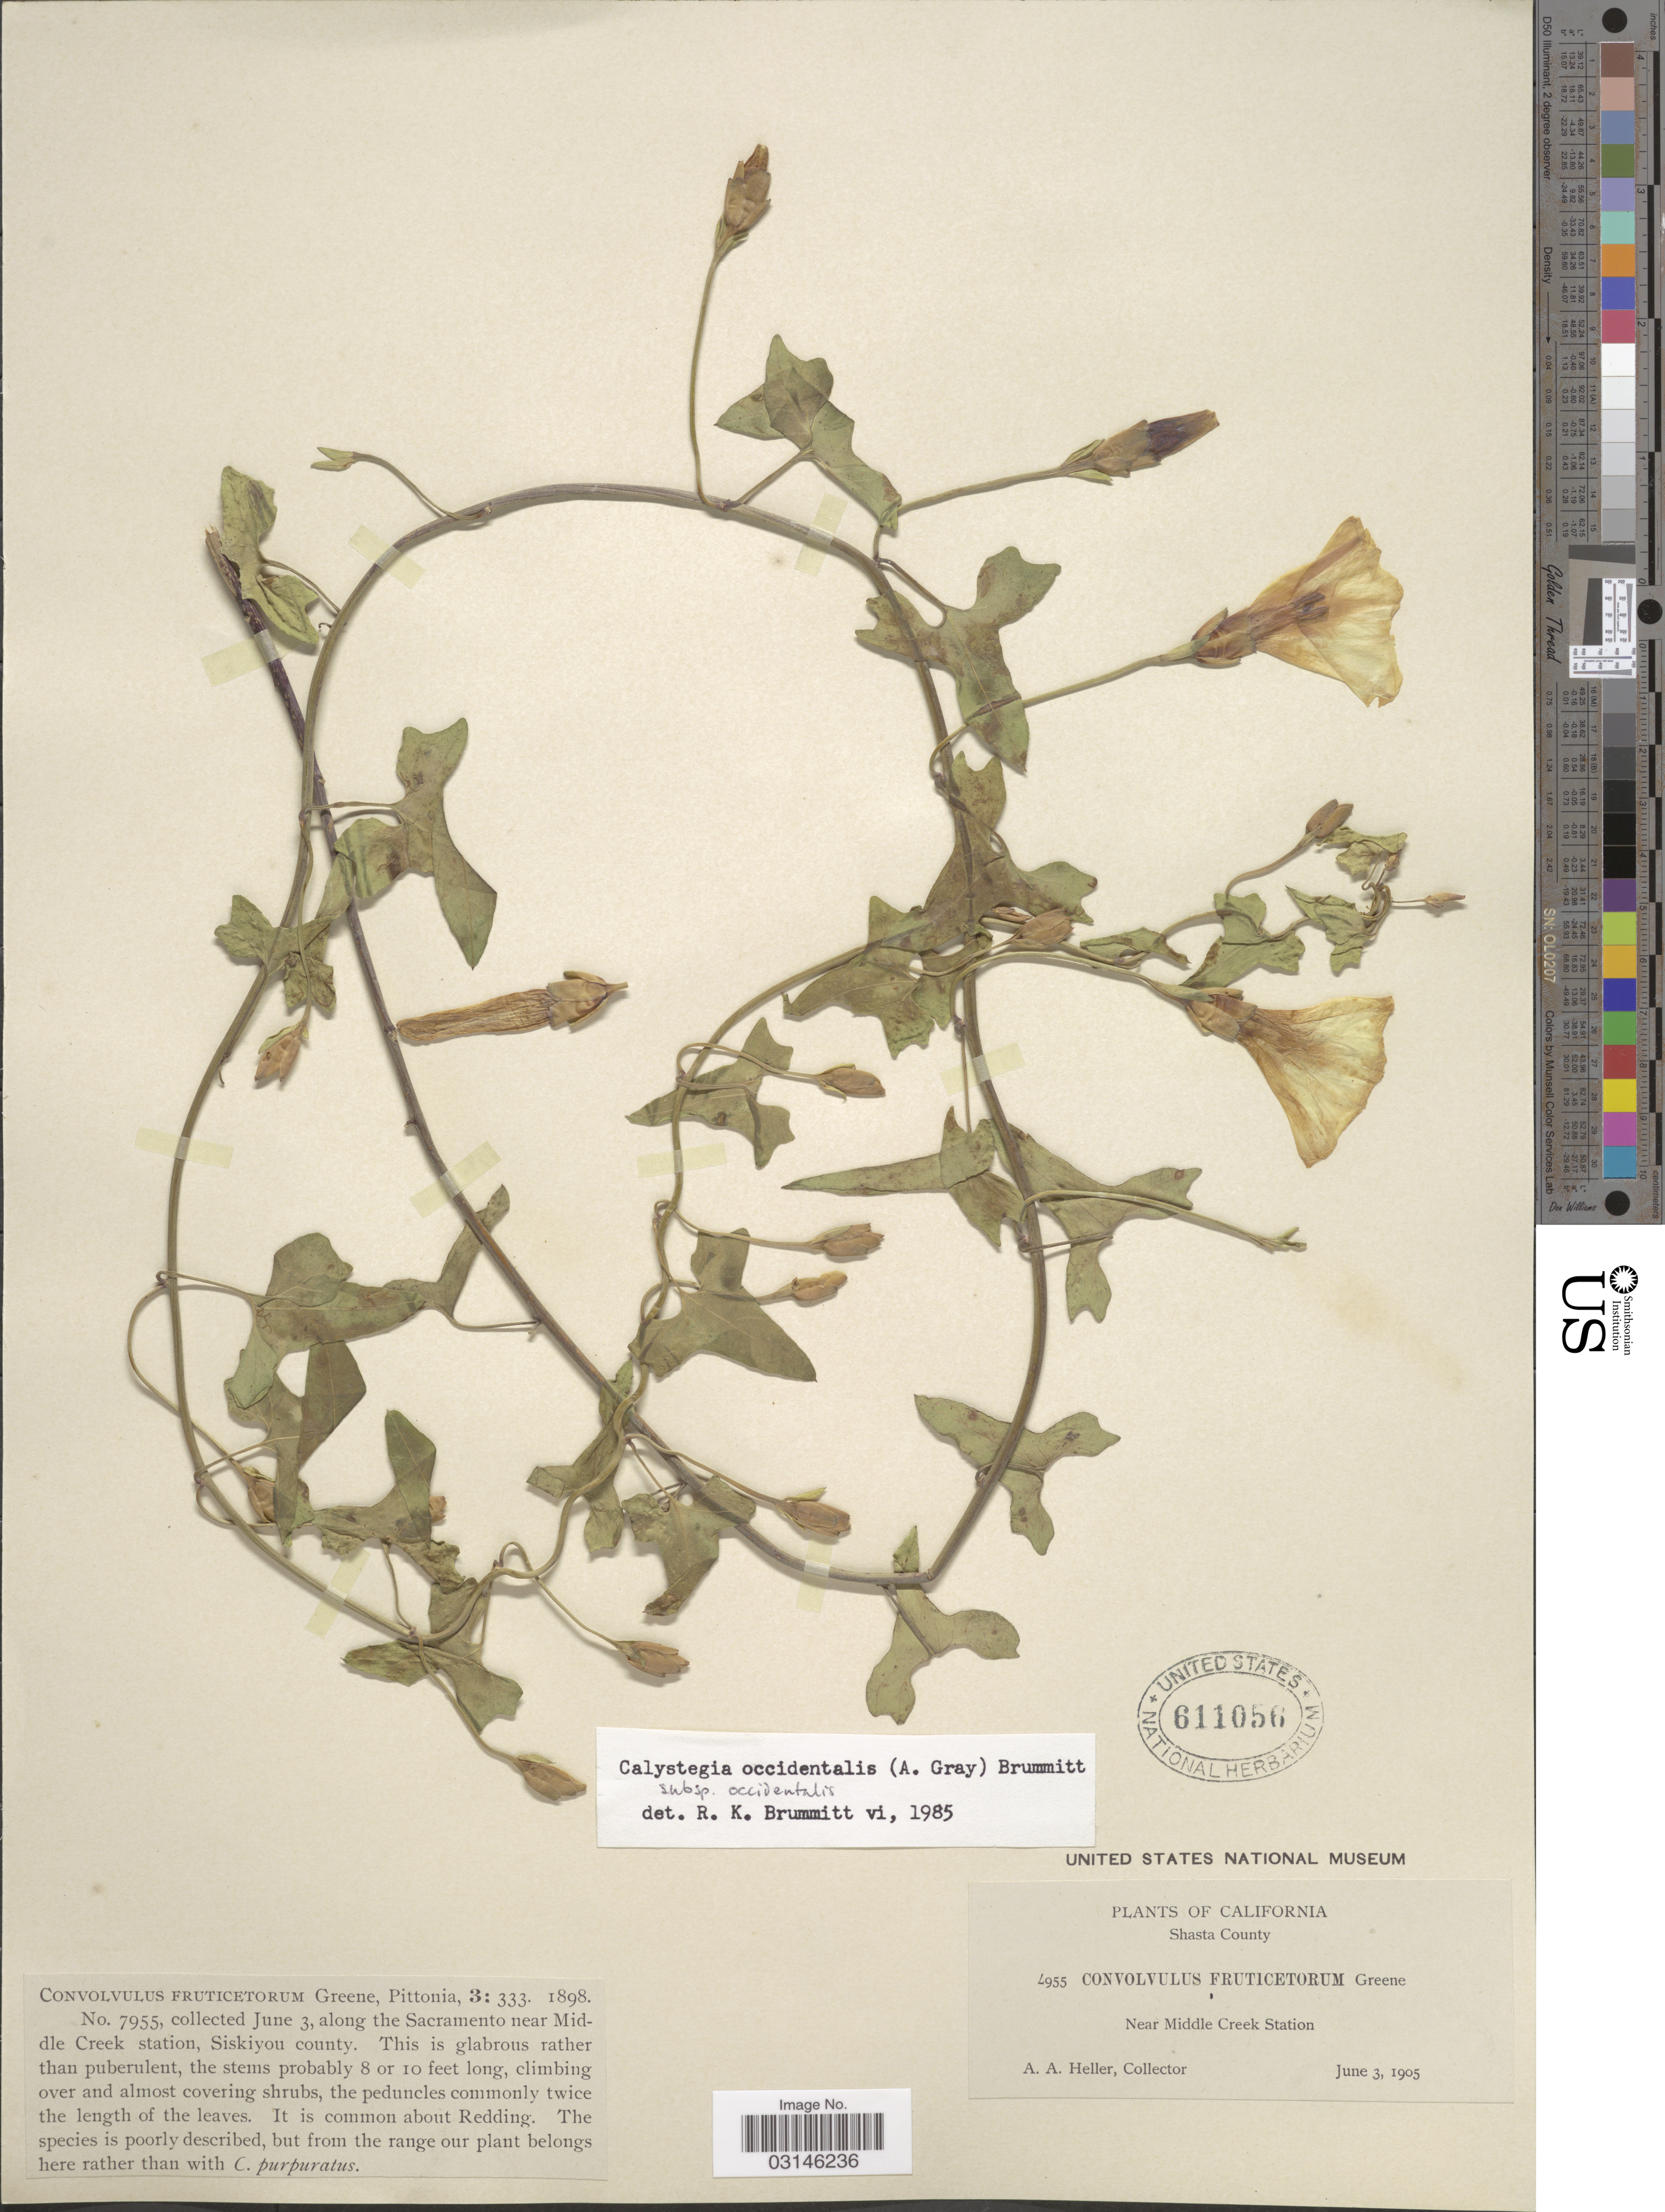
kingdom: Plantae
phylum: Tracheophyta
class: Magnoliopsida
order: Solanales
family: Convolvulaceae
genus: Calystegia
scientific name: Calystegia occidentalis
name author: (A. Gray) Brummitt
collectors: A. A. Heller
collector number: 4955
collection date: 1905-06-03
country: United States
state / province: California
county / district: Shasta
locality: Shasta County, Near Middle Creek Station. Along the Sacramento near Middle Creek station.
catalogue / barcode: US 611056